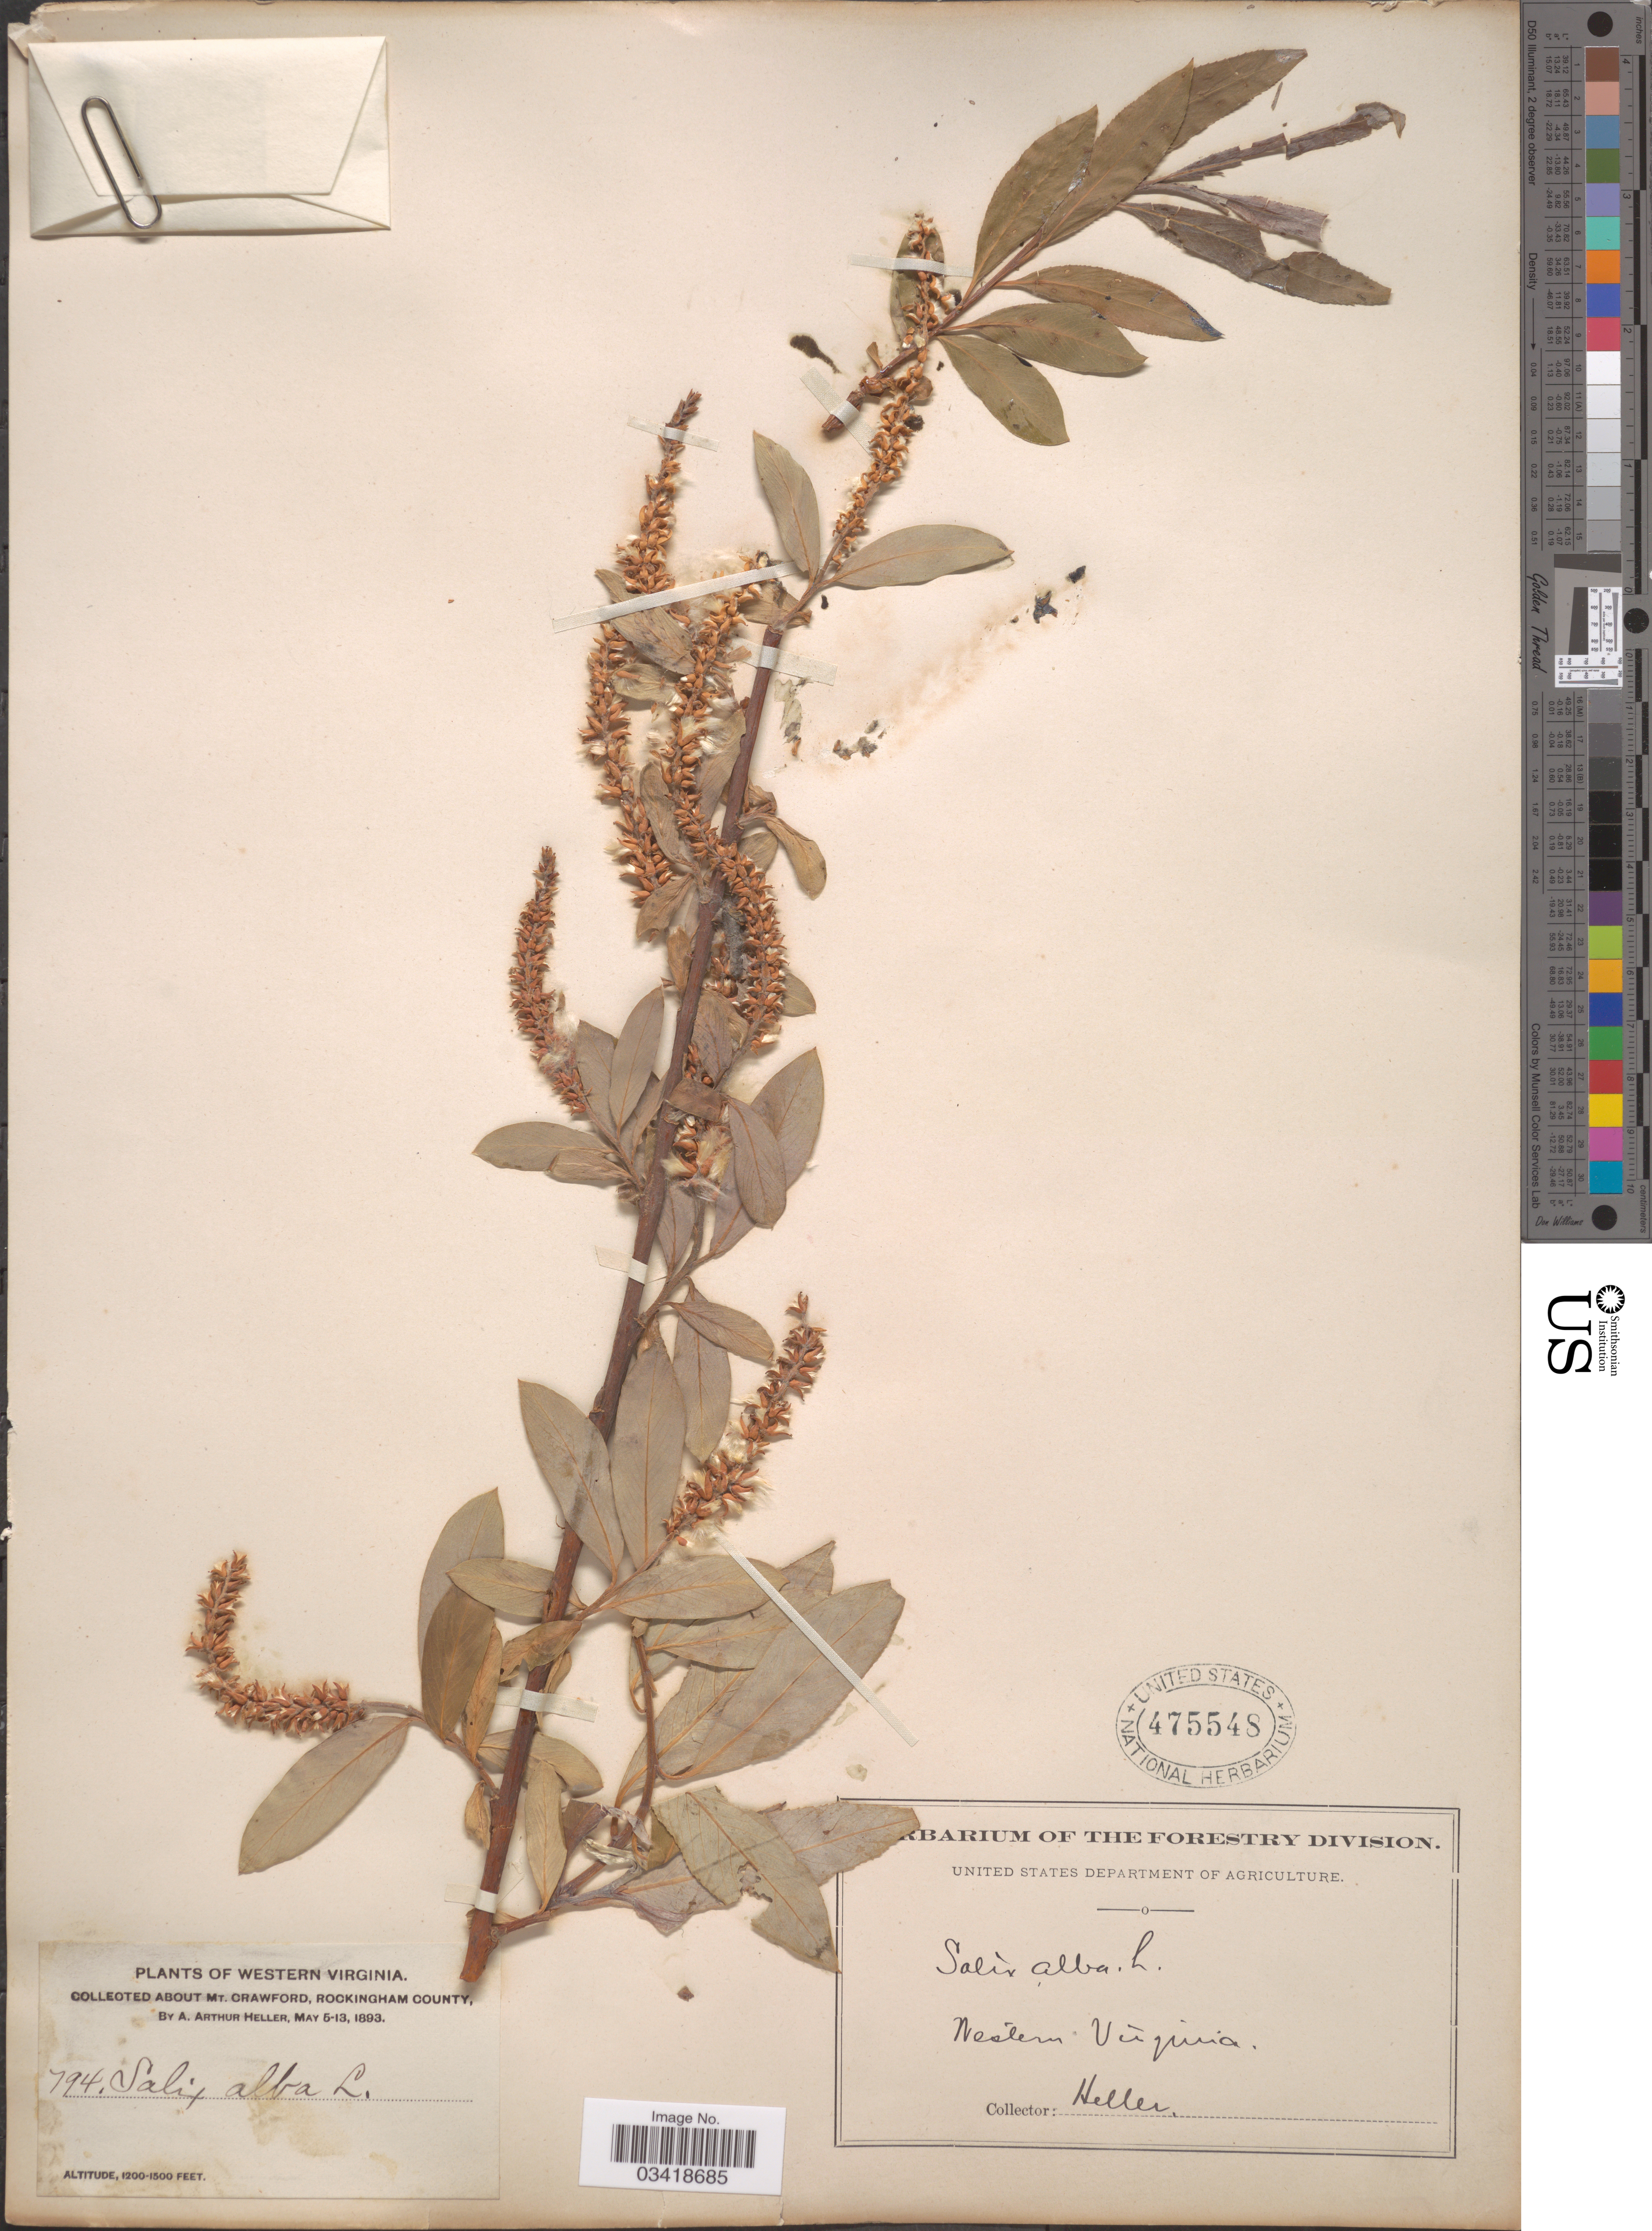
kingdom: Plantae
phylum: Tracheophyta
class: Magnoliopsida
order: Malpighiales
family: Salicaceae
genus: Salix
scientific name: Salix alba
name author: L.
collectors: A. A. Heller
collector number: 794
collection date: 1893-05-05/1893-05-13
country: United States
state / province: Virginia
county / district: Rockingham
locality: Western Virginia. About Mt. Crawford, Rockingham County.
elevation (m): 366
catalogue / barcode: US 475548